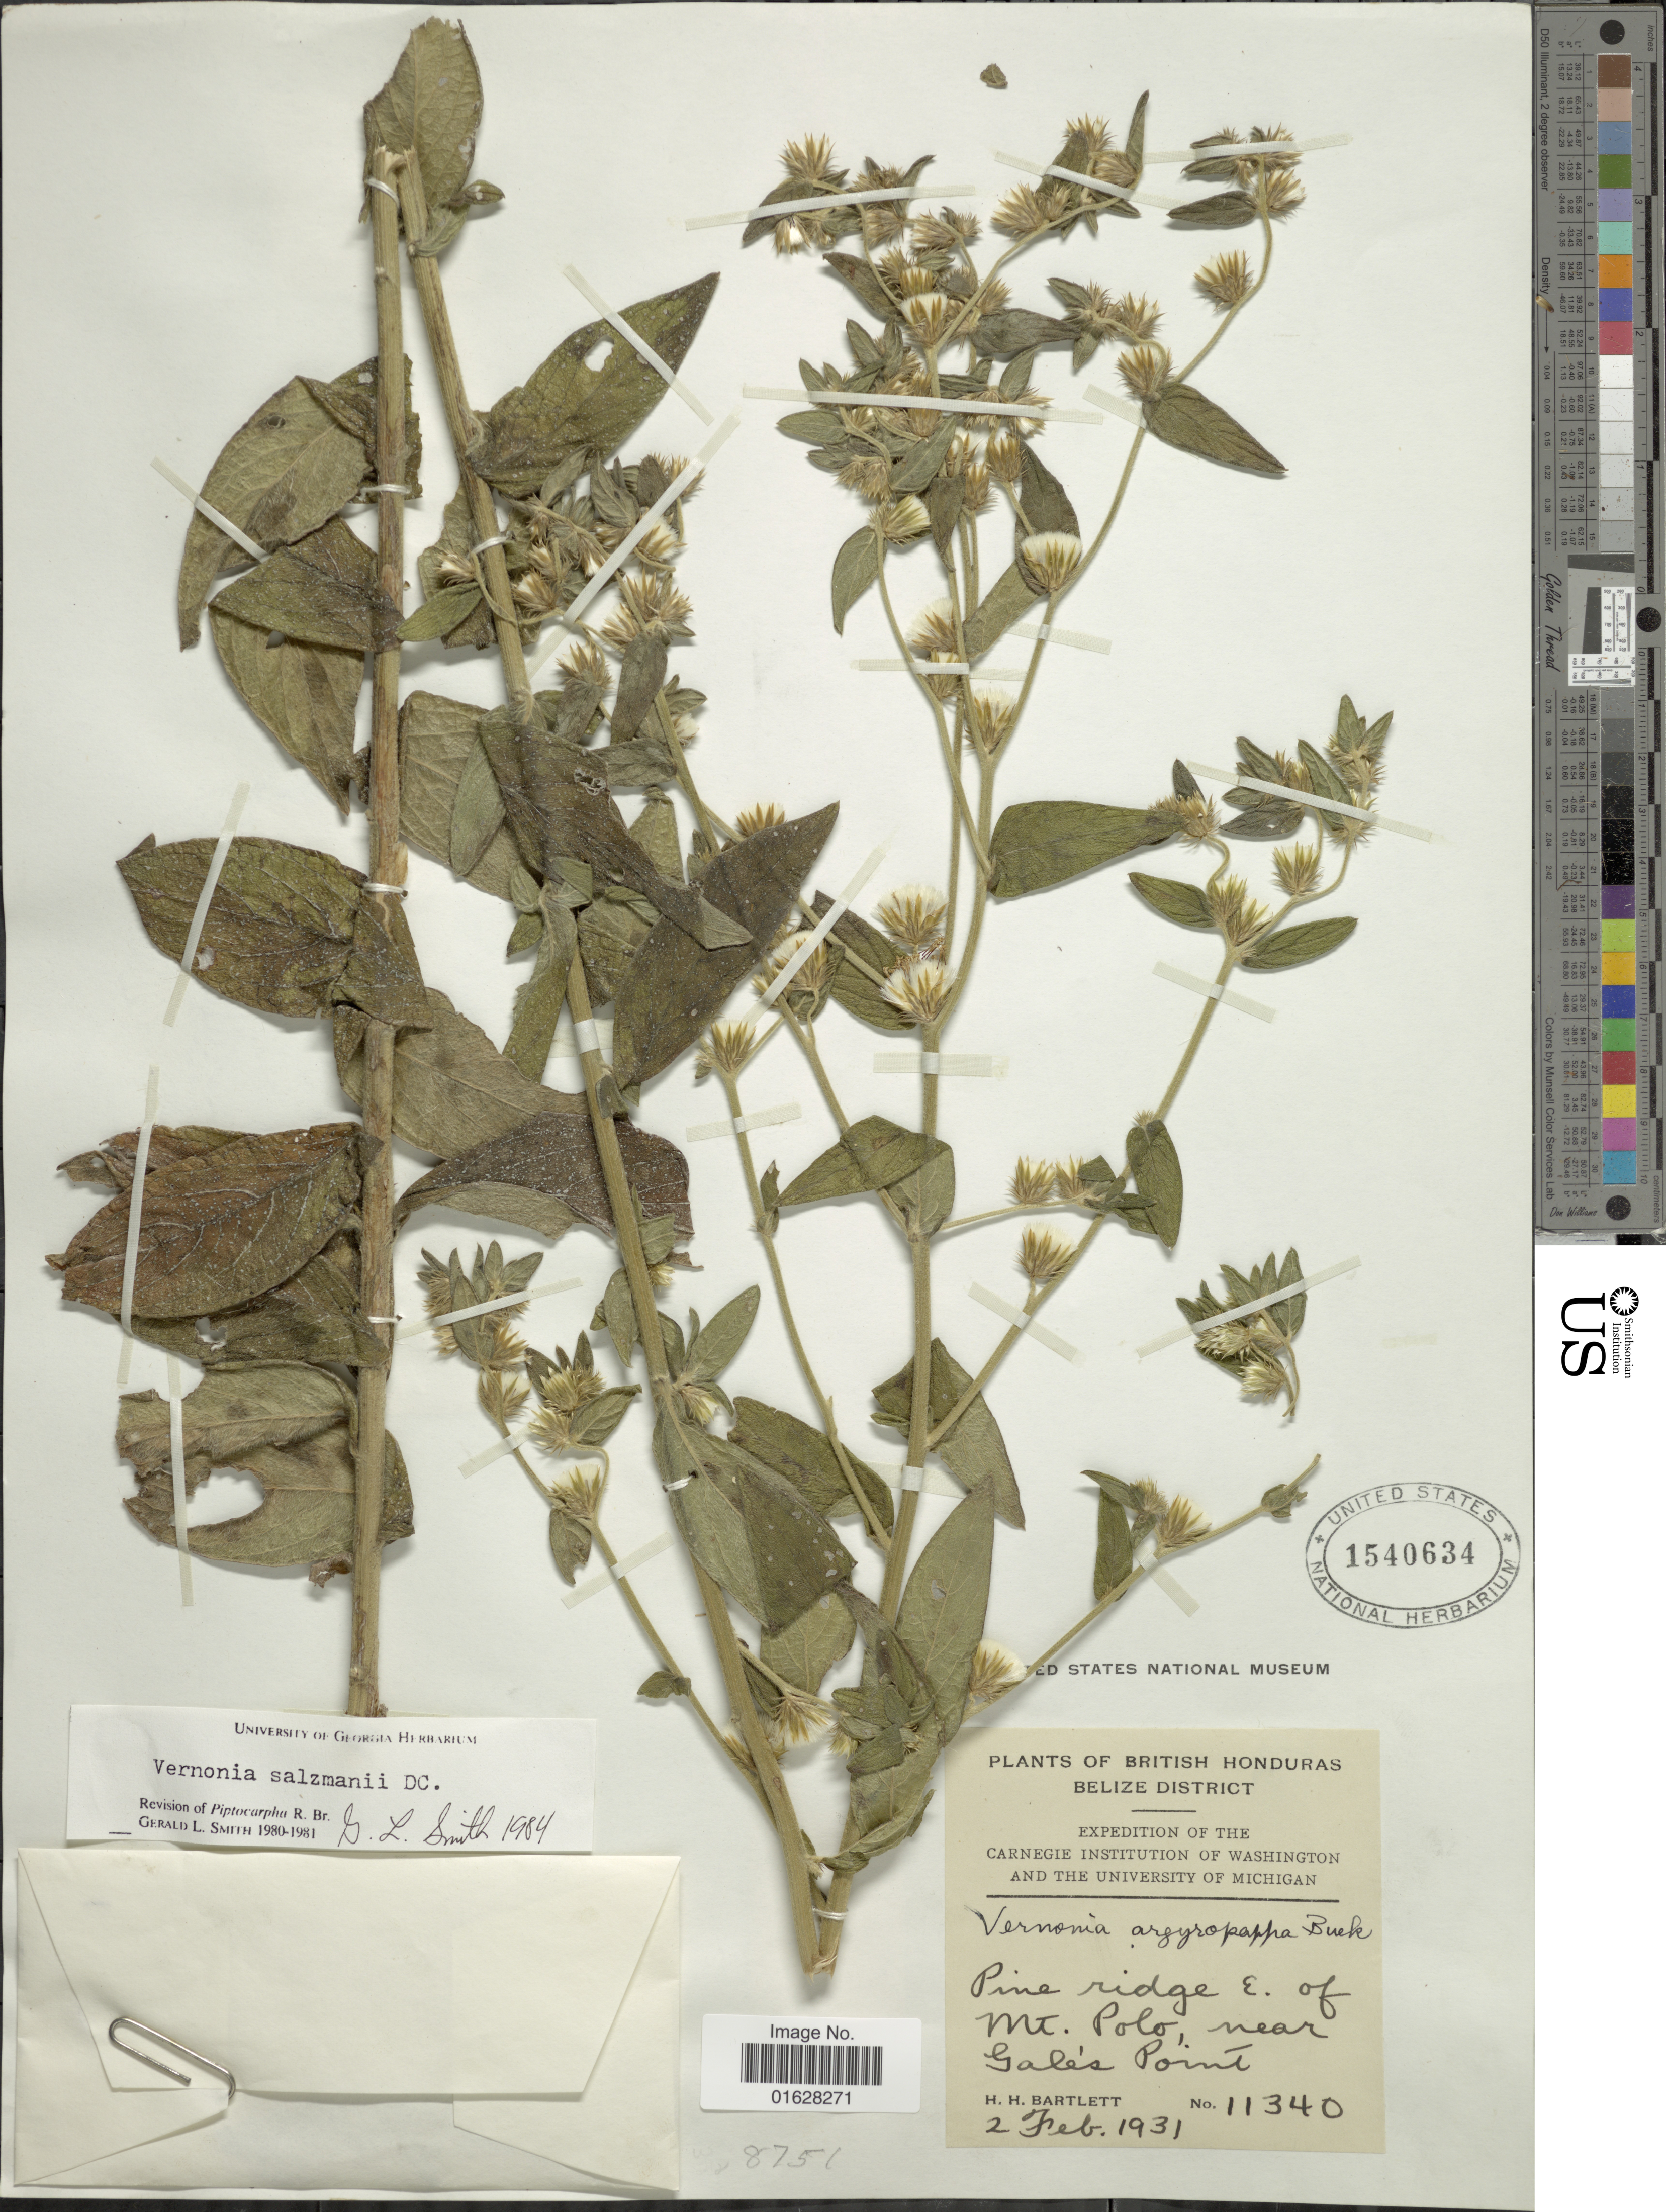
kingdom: Plantae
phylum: Tracheophyta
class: Magnoliopsida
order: Asterales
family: Asteraceae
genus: Lepidaploa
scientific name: Lepidaploa salzmannii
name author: (DC.) H. Rob.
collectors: H. H. Bartlett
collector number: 11340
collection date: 1931-02-02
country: Belize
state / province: Belize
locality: British Honduras, Belize District, pine ridge E. of Mt. Polo, near Gale's Point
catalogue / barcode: US 1540634